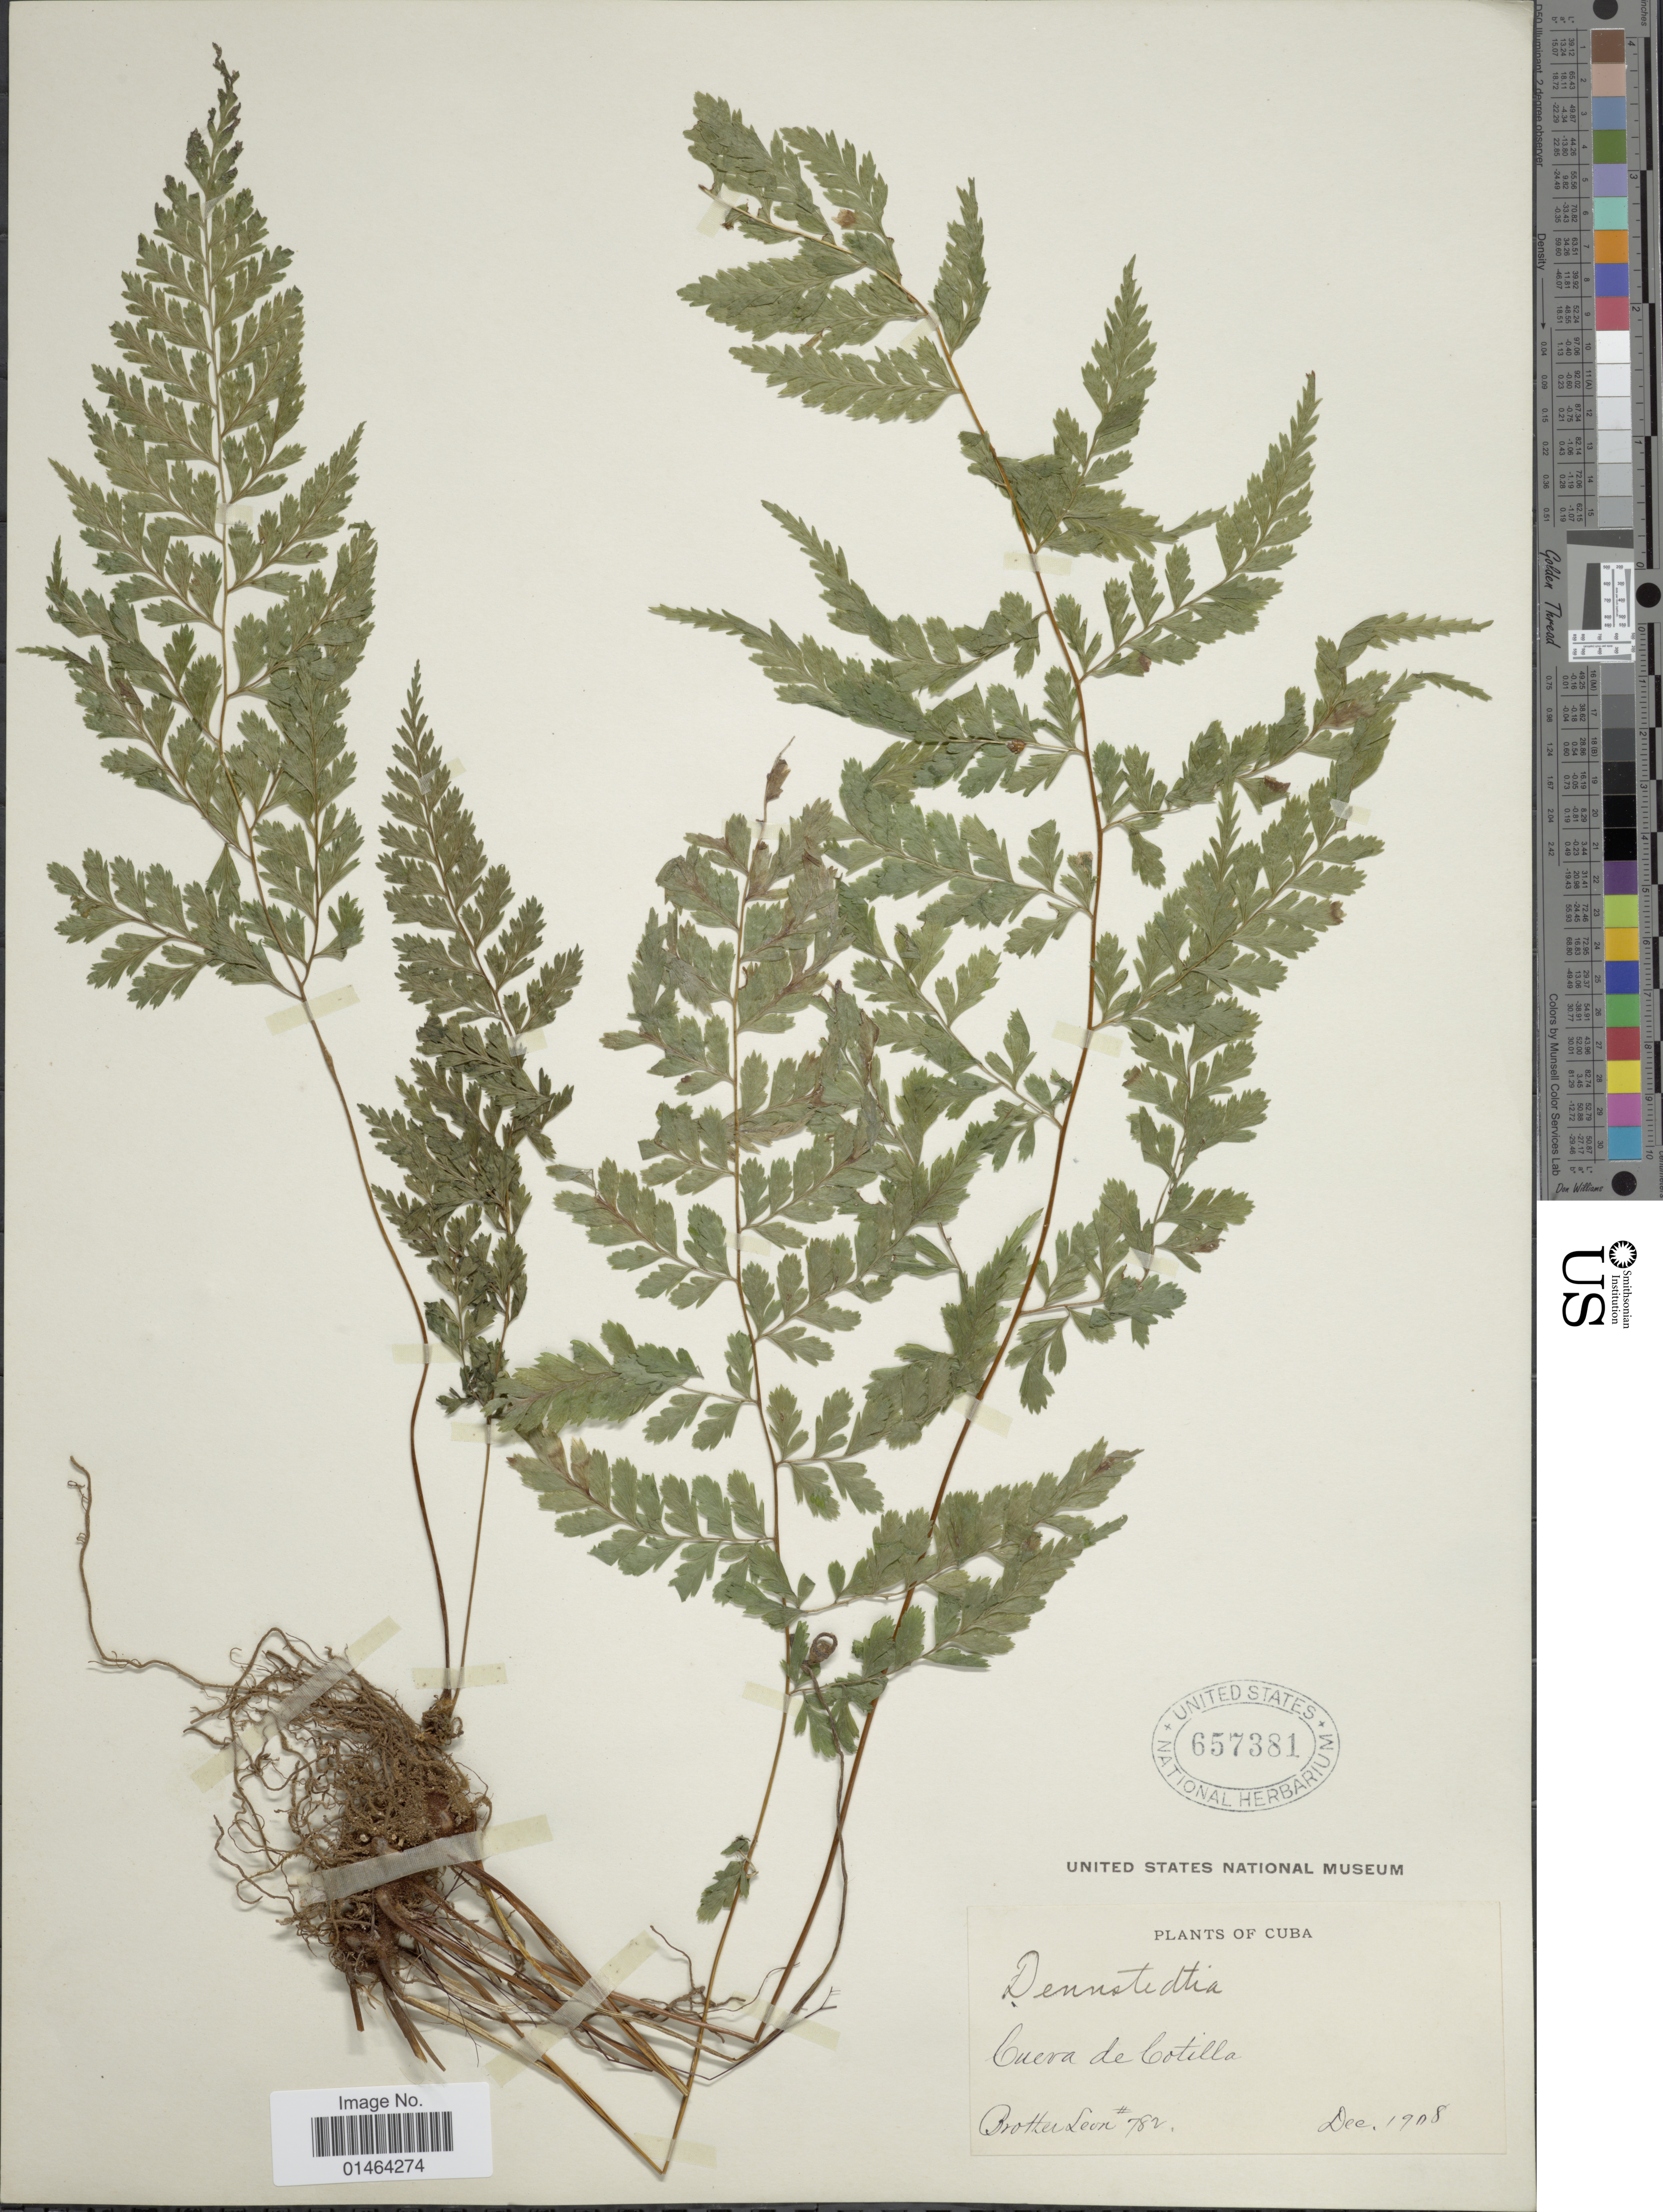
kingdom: Plantae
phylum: Tracheophyta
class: Polypodiopsida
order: Polypodiales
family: Dennstaedtiaceae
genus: Dennstaedtia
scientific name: Dennstaedtia bipinnata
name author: (Cav.) Maxon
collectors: Bro. León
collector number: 782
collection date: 1908-12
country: Cuba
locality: Cueva de Cotilla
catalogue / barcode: US 657381